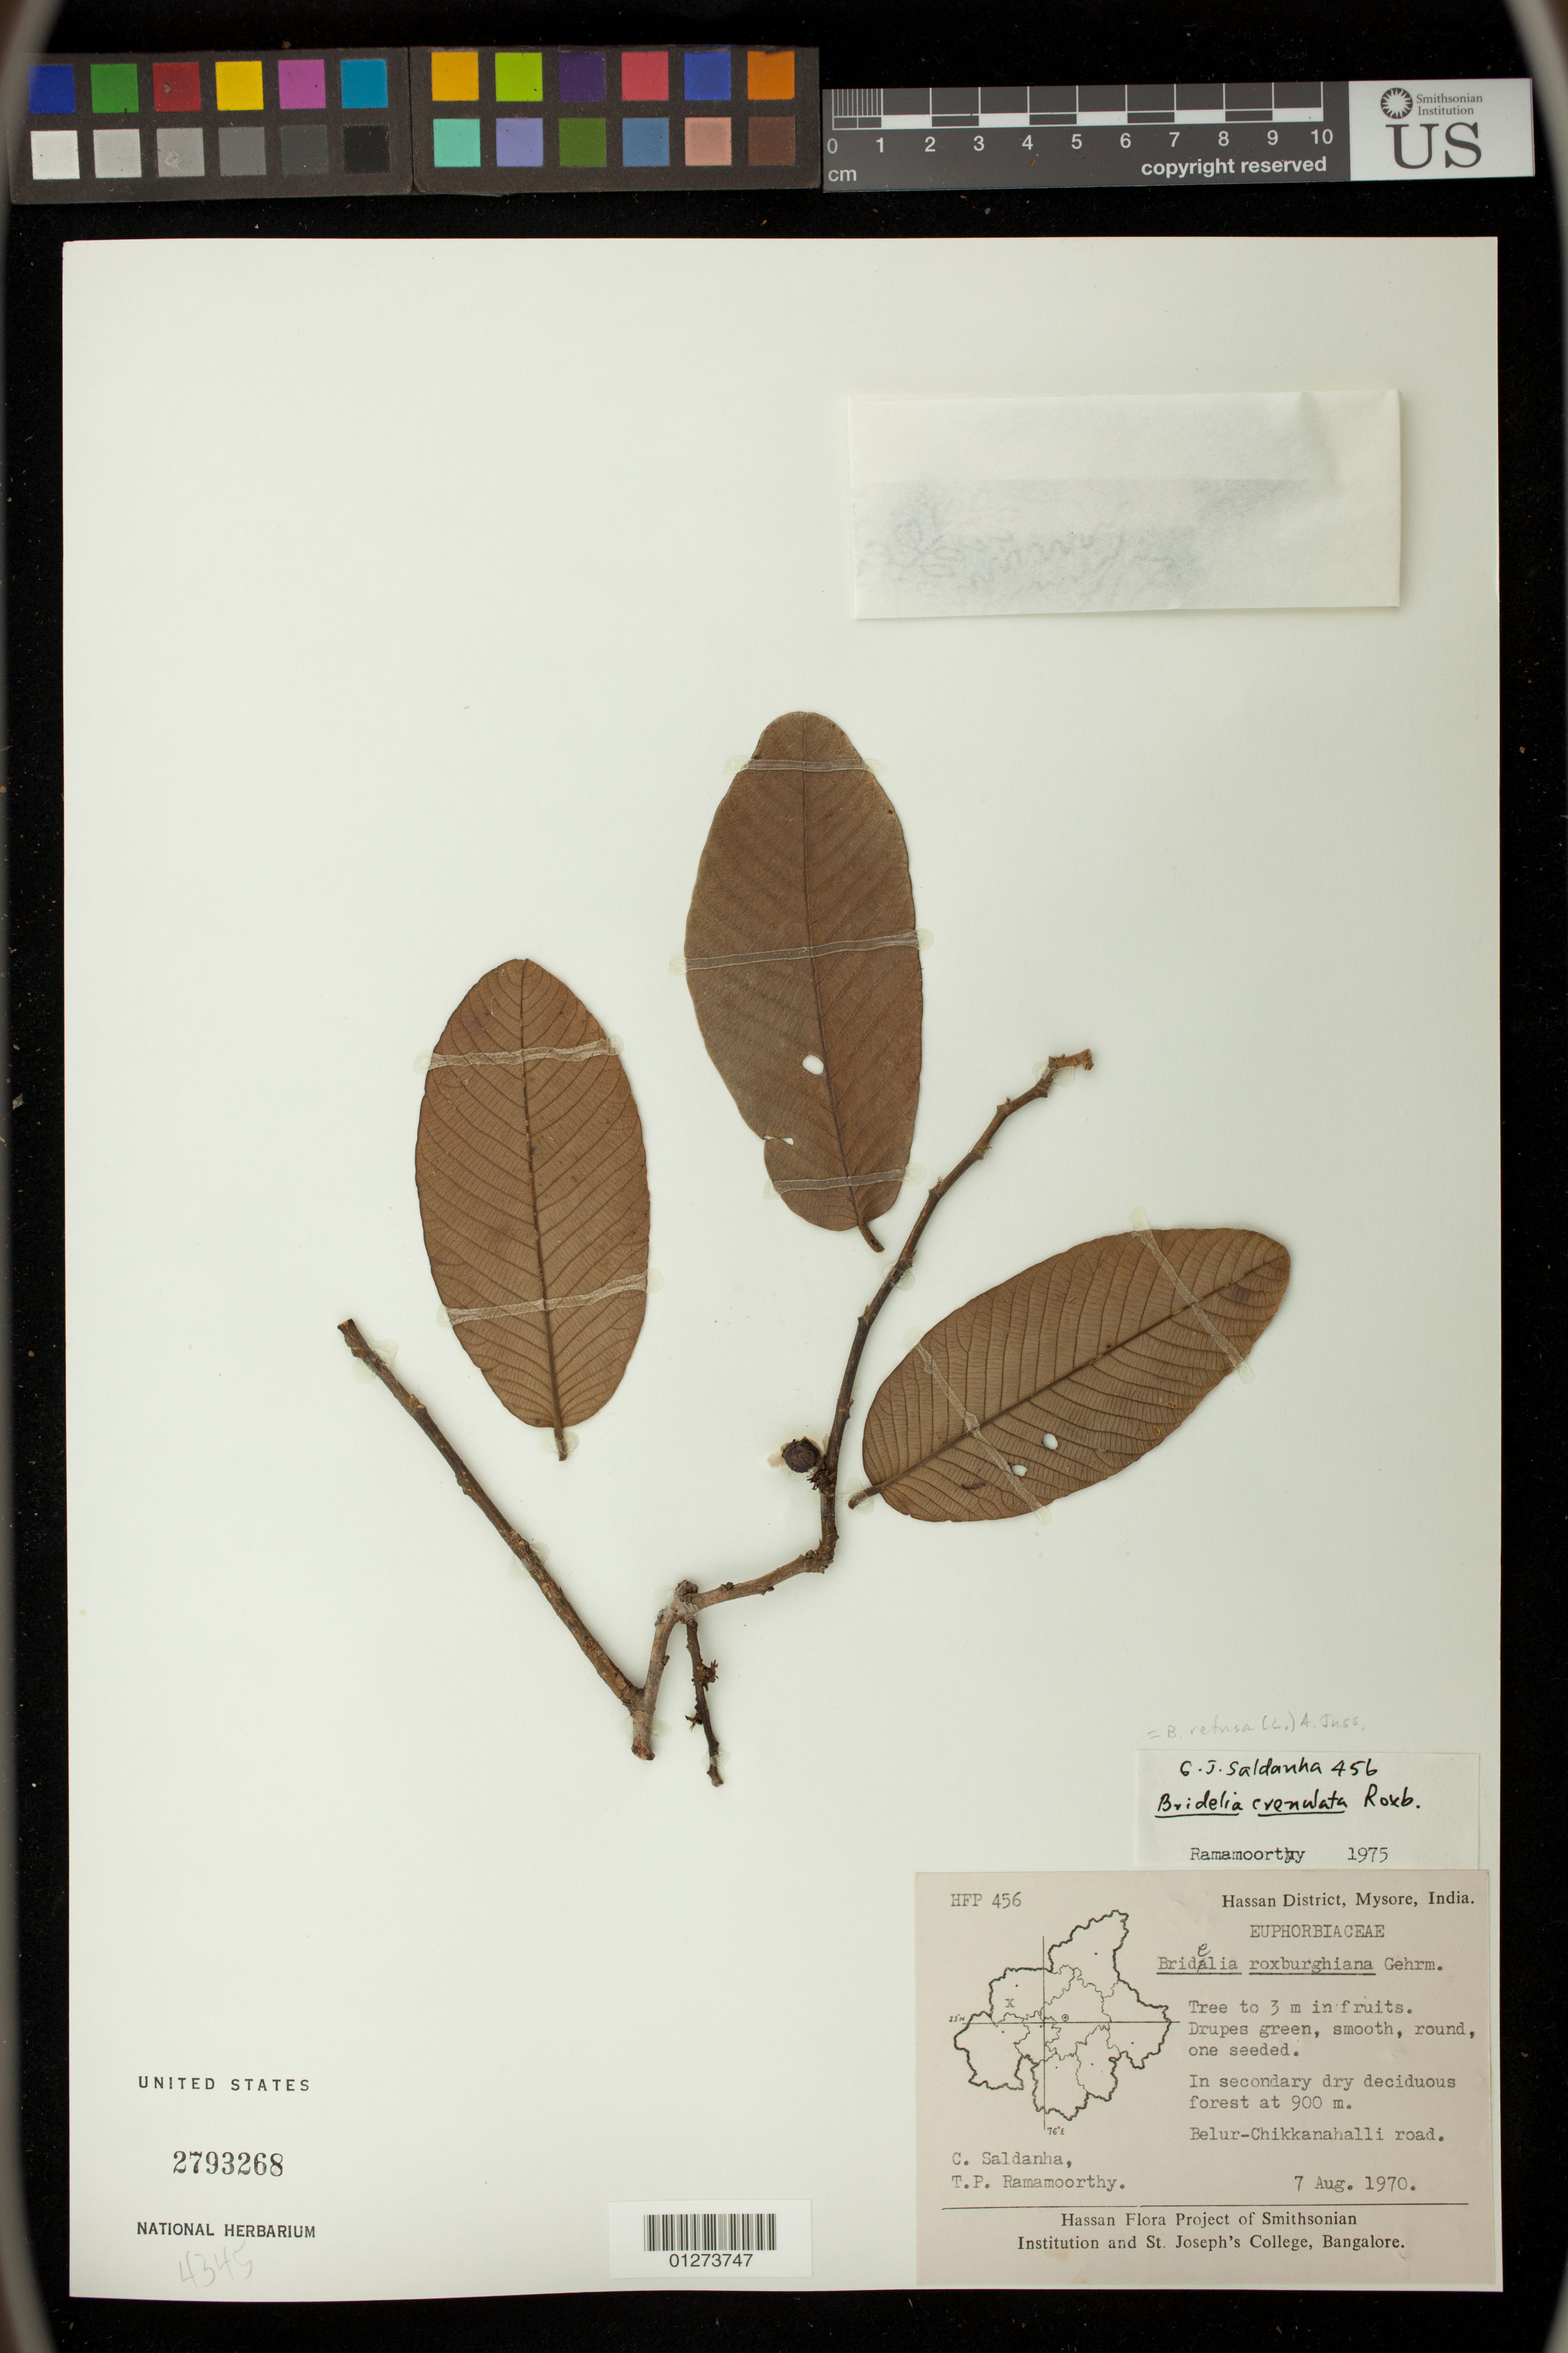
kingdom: Plantae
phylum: Tracheophyta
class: Magnoliopsida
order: Malpighiales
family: Phyllanthaceae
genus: Bridelia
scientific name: Bridelia retusa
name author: (L.) A. Juss.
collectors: C. J. Saldanha & T. P. Ramamoorthy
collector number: HP 456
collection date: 1970-08-07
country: India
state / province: Karnataka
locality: Belur-Chikkanahalli road, Hassan District, Mysore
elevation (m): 900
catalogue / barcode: US 2793268